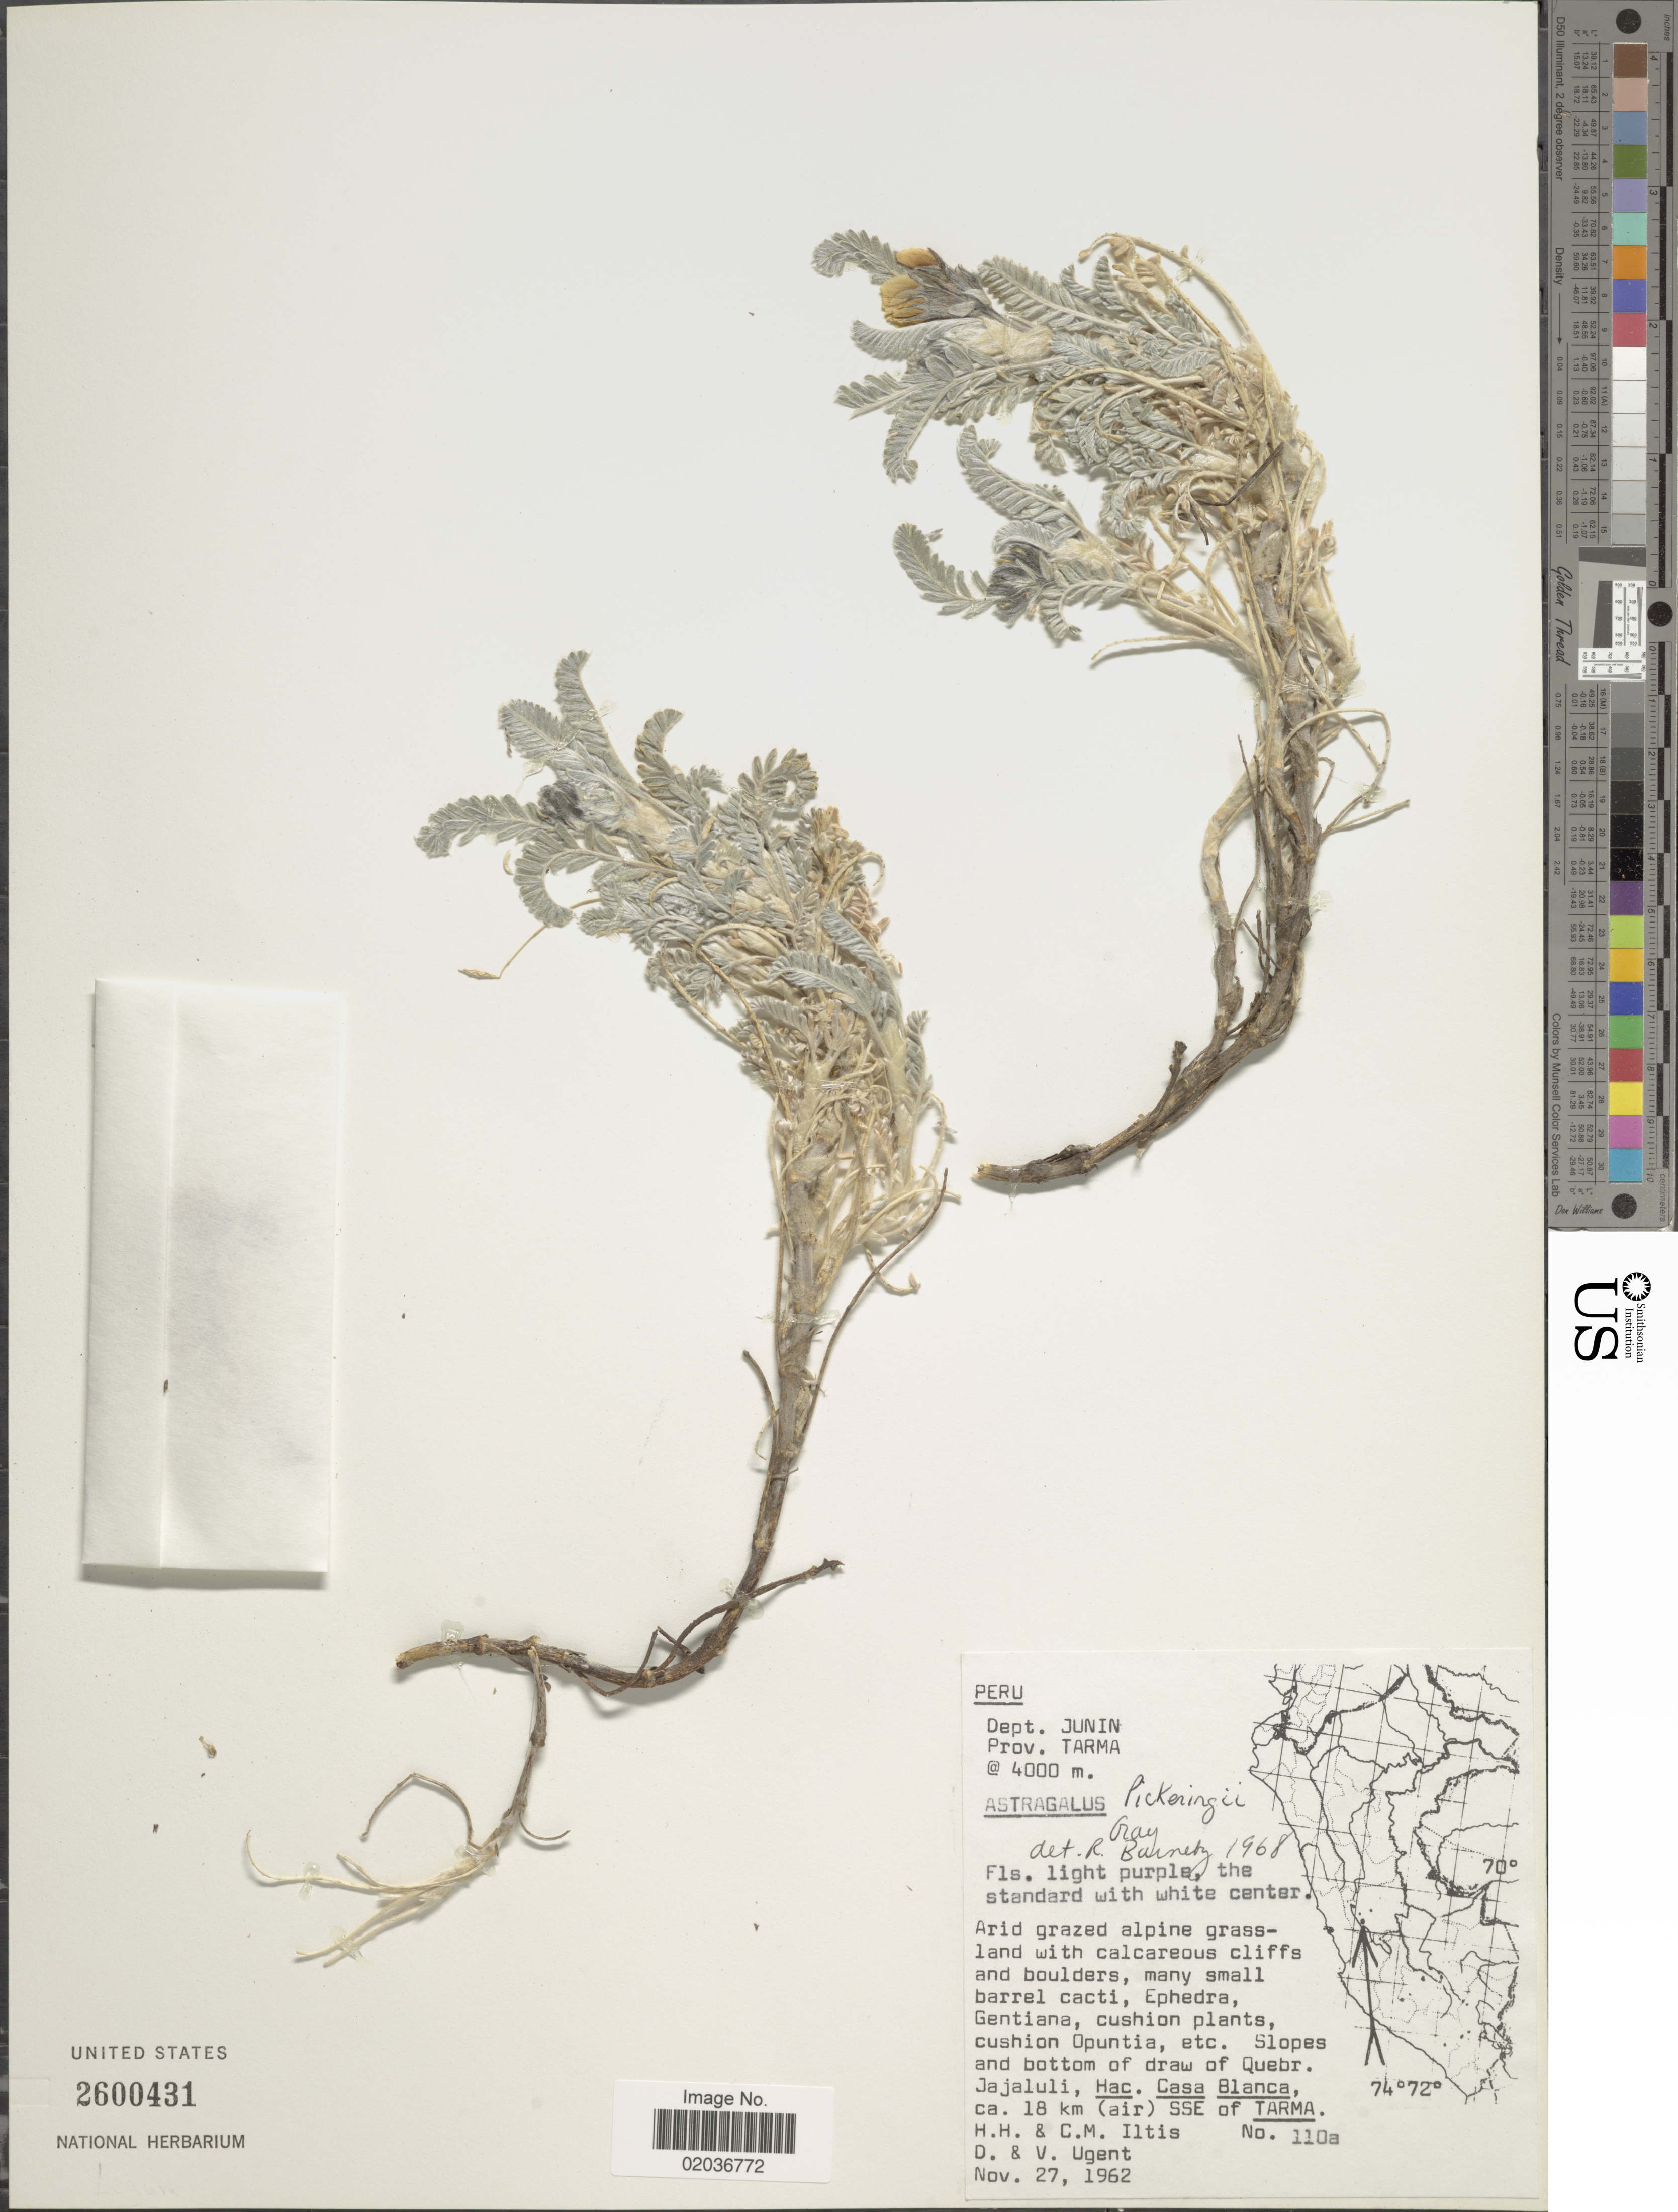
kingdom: Plantae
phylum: Tracheophyta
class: Magnoliopsida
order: Fabales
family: Fabaceae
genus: Astragalus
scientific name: Astragalus pickeringii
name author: A. Gray in Wilkes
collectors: H. H. Iltis, C. M Iltis, D. Ugent & V. Ugent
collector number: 110a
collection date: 1962-11-27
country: Peru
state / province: Junín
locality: Dept. Junin, Prov. Tarma, Casa Blanca, ca. 18 km (air) SSE of Tarma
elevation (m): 4000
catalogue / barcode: US 2600431